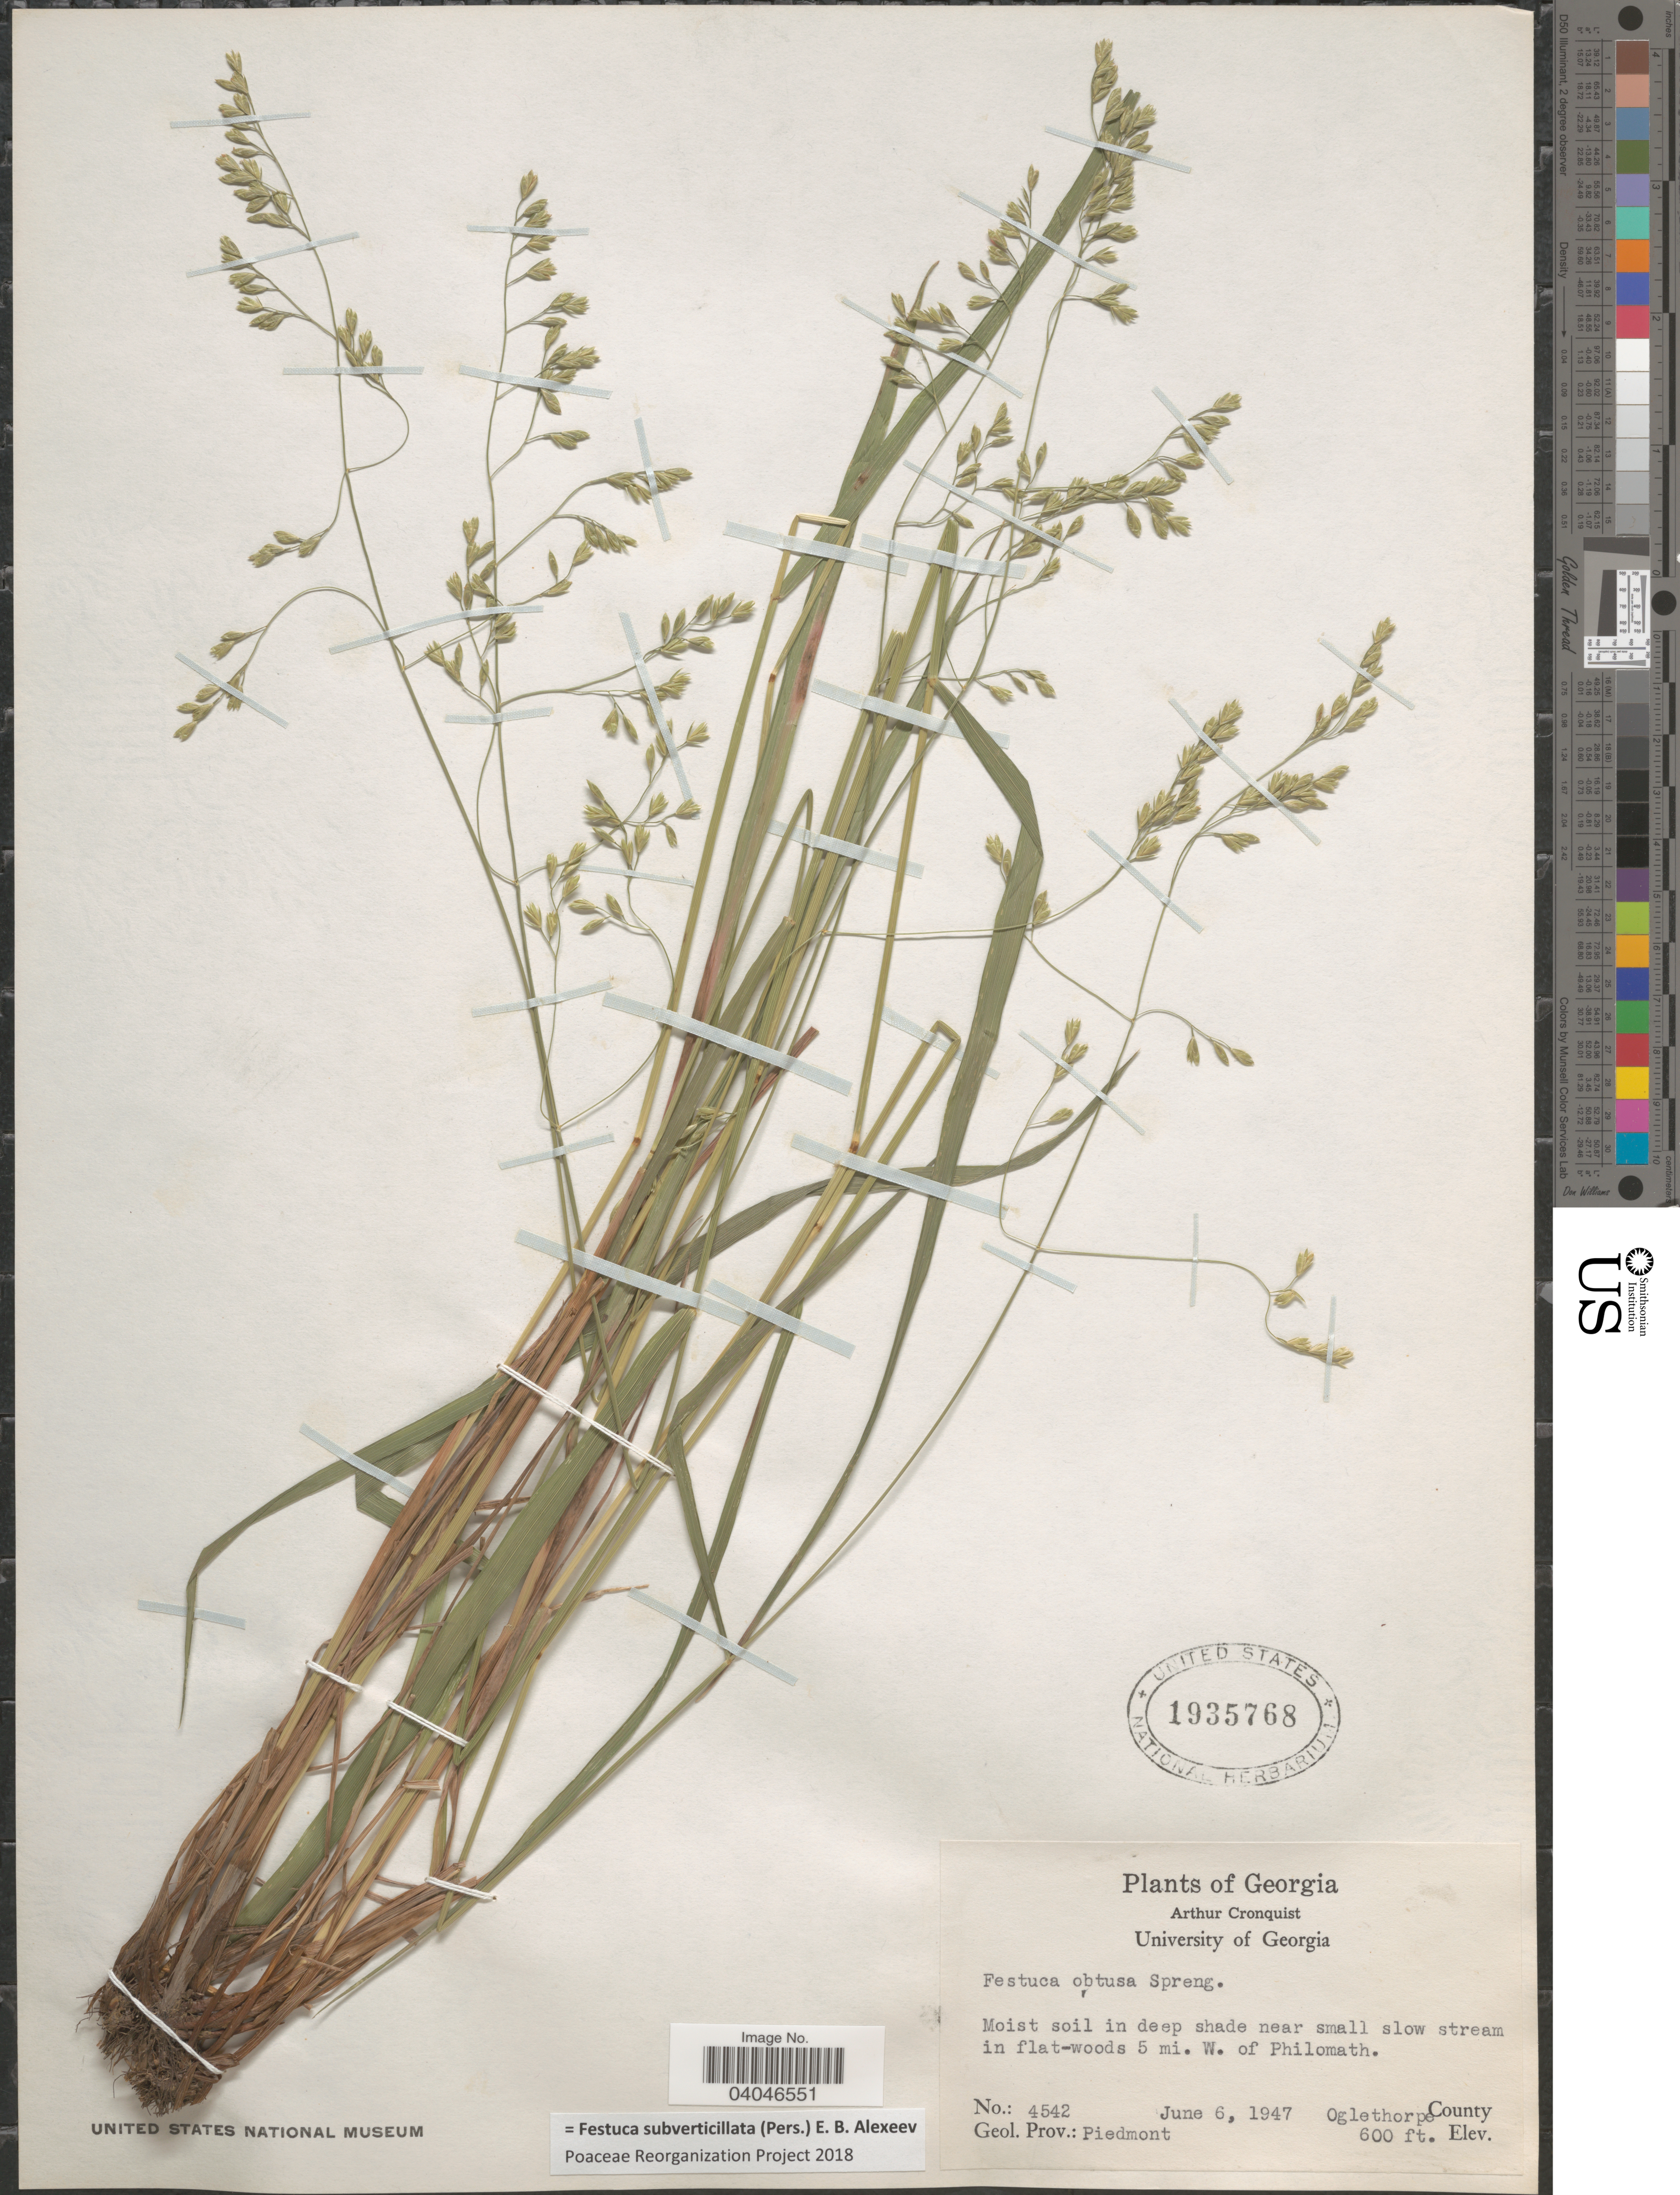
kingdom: Plantae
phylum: Tracheophyta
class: Liliopsida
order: Poales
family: Poaceae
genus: Festuca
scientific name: Festuca subverticillata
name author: (Pers.) E.B. Alexeev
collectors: A. J. Cronquist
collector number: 4542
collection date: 1947-06-06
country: United States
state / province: Georgia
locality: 5 mi. W. of Philomath. Oglethorpe County. Geol. Prov.: Piedmont.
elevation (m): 183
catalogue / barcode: US 1935768